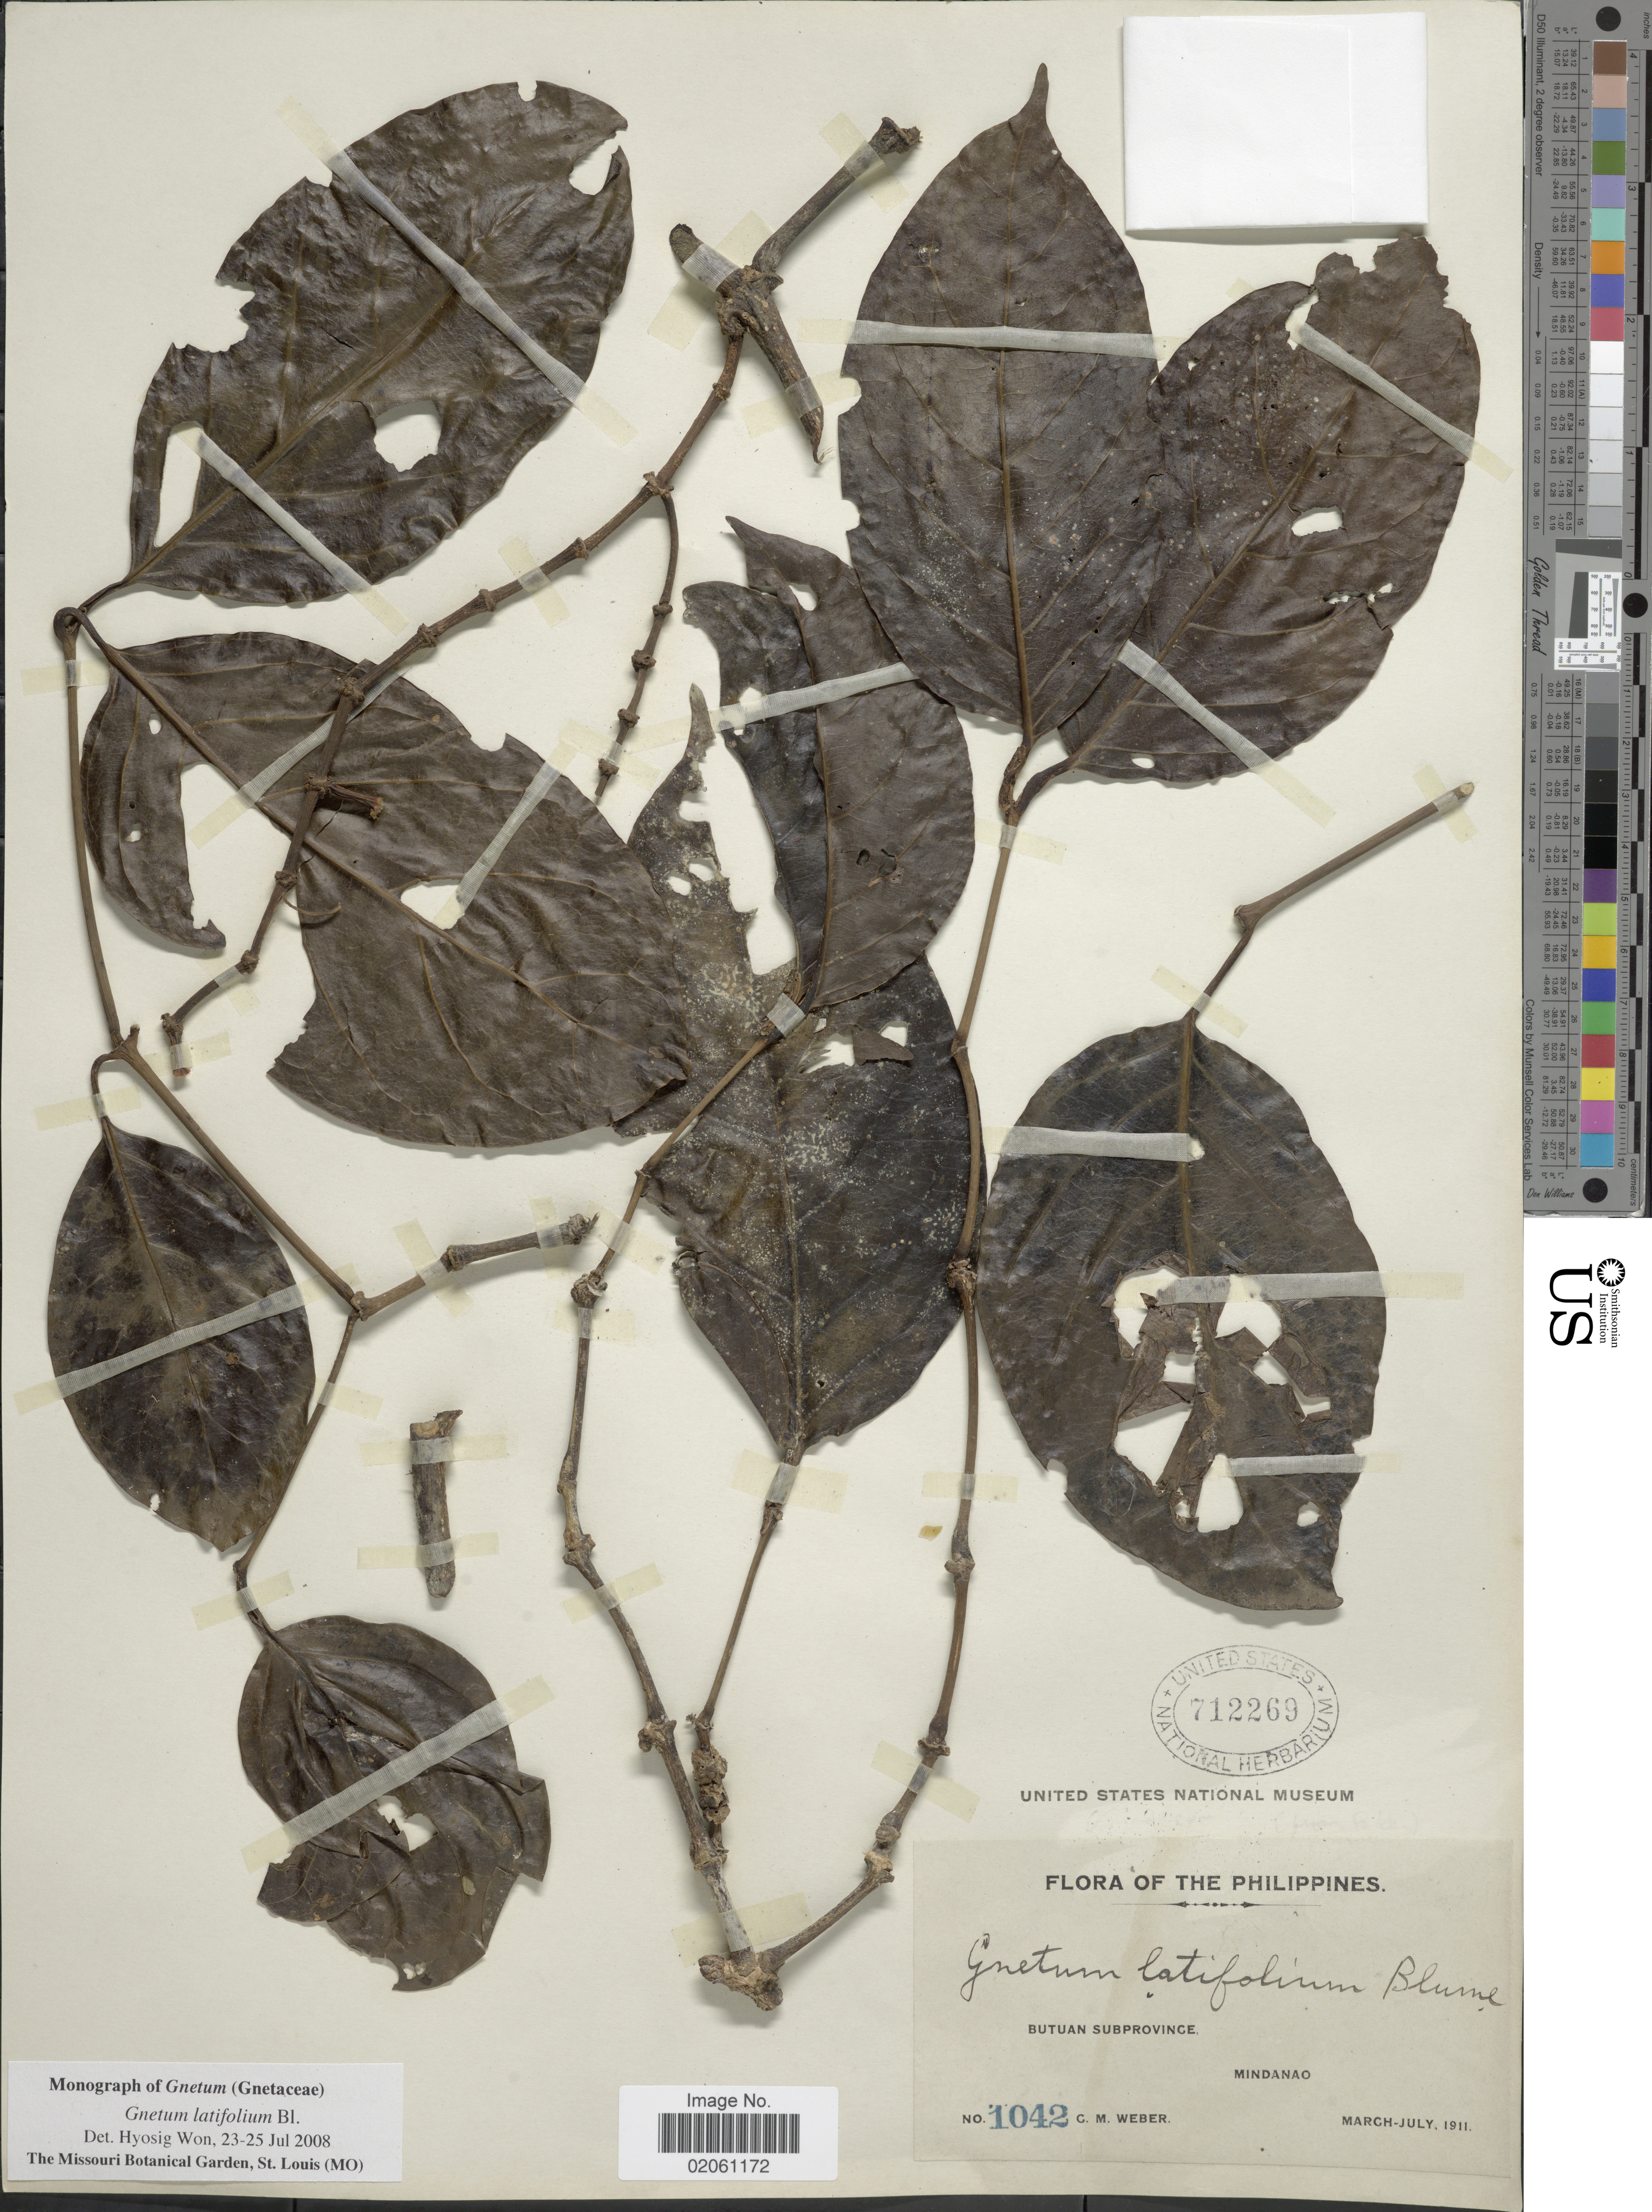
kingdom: Plantae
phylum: Tracheophyta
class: Gnetopsida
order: Gnetales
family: Gnetaceae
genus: Gnetum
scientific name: Gnetum indicum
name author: (Lour.) Merr.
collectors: C. M. Weber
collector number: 1042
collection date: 1911-03/1911-07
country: Philippines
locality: Butuan Subprovince, Mindanao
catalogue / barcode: US 712269